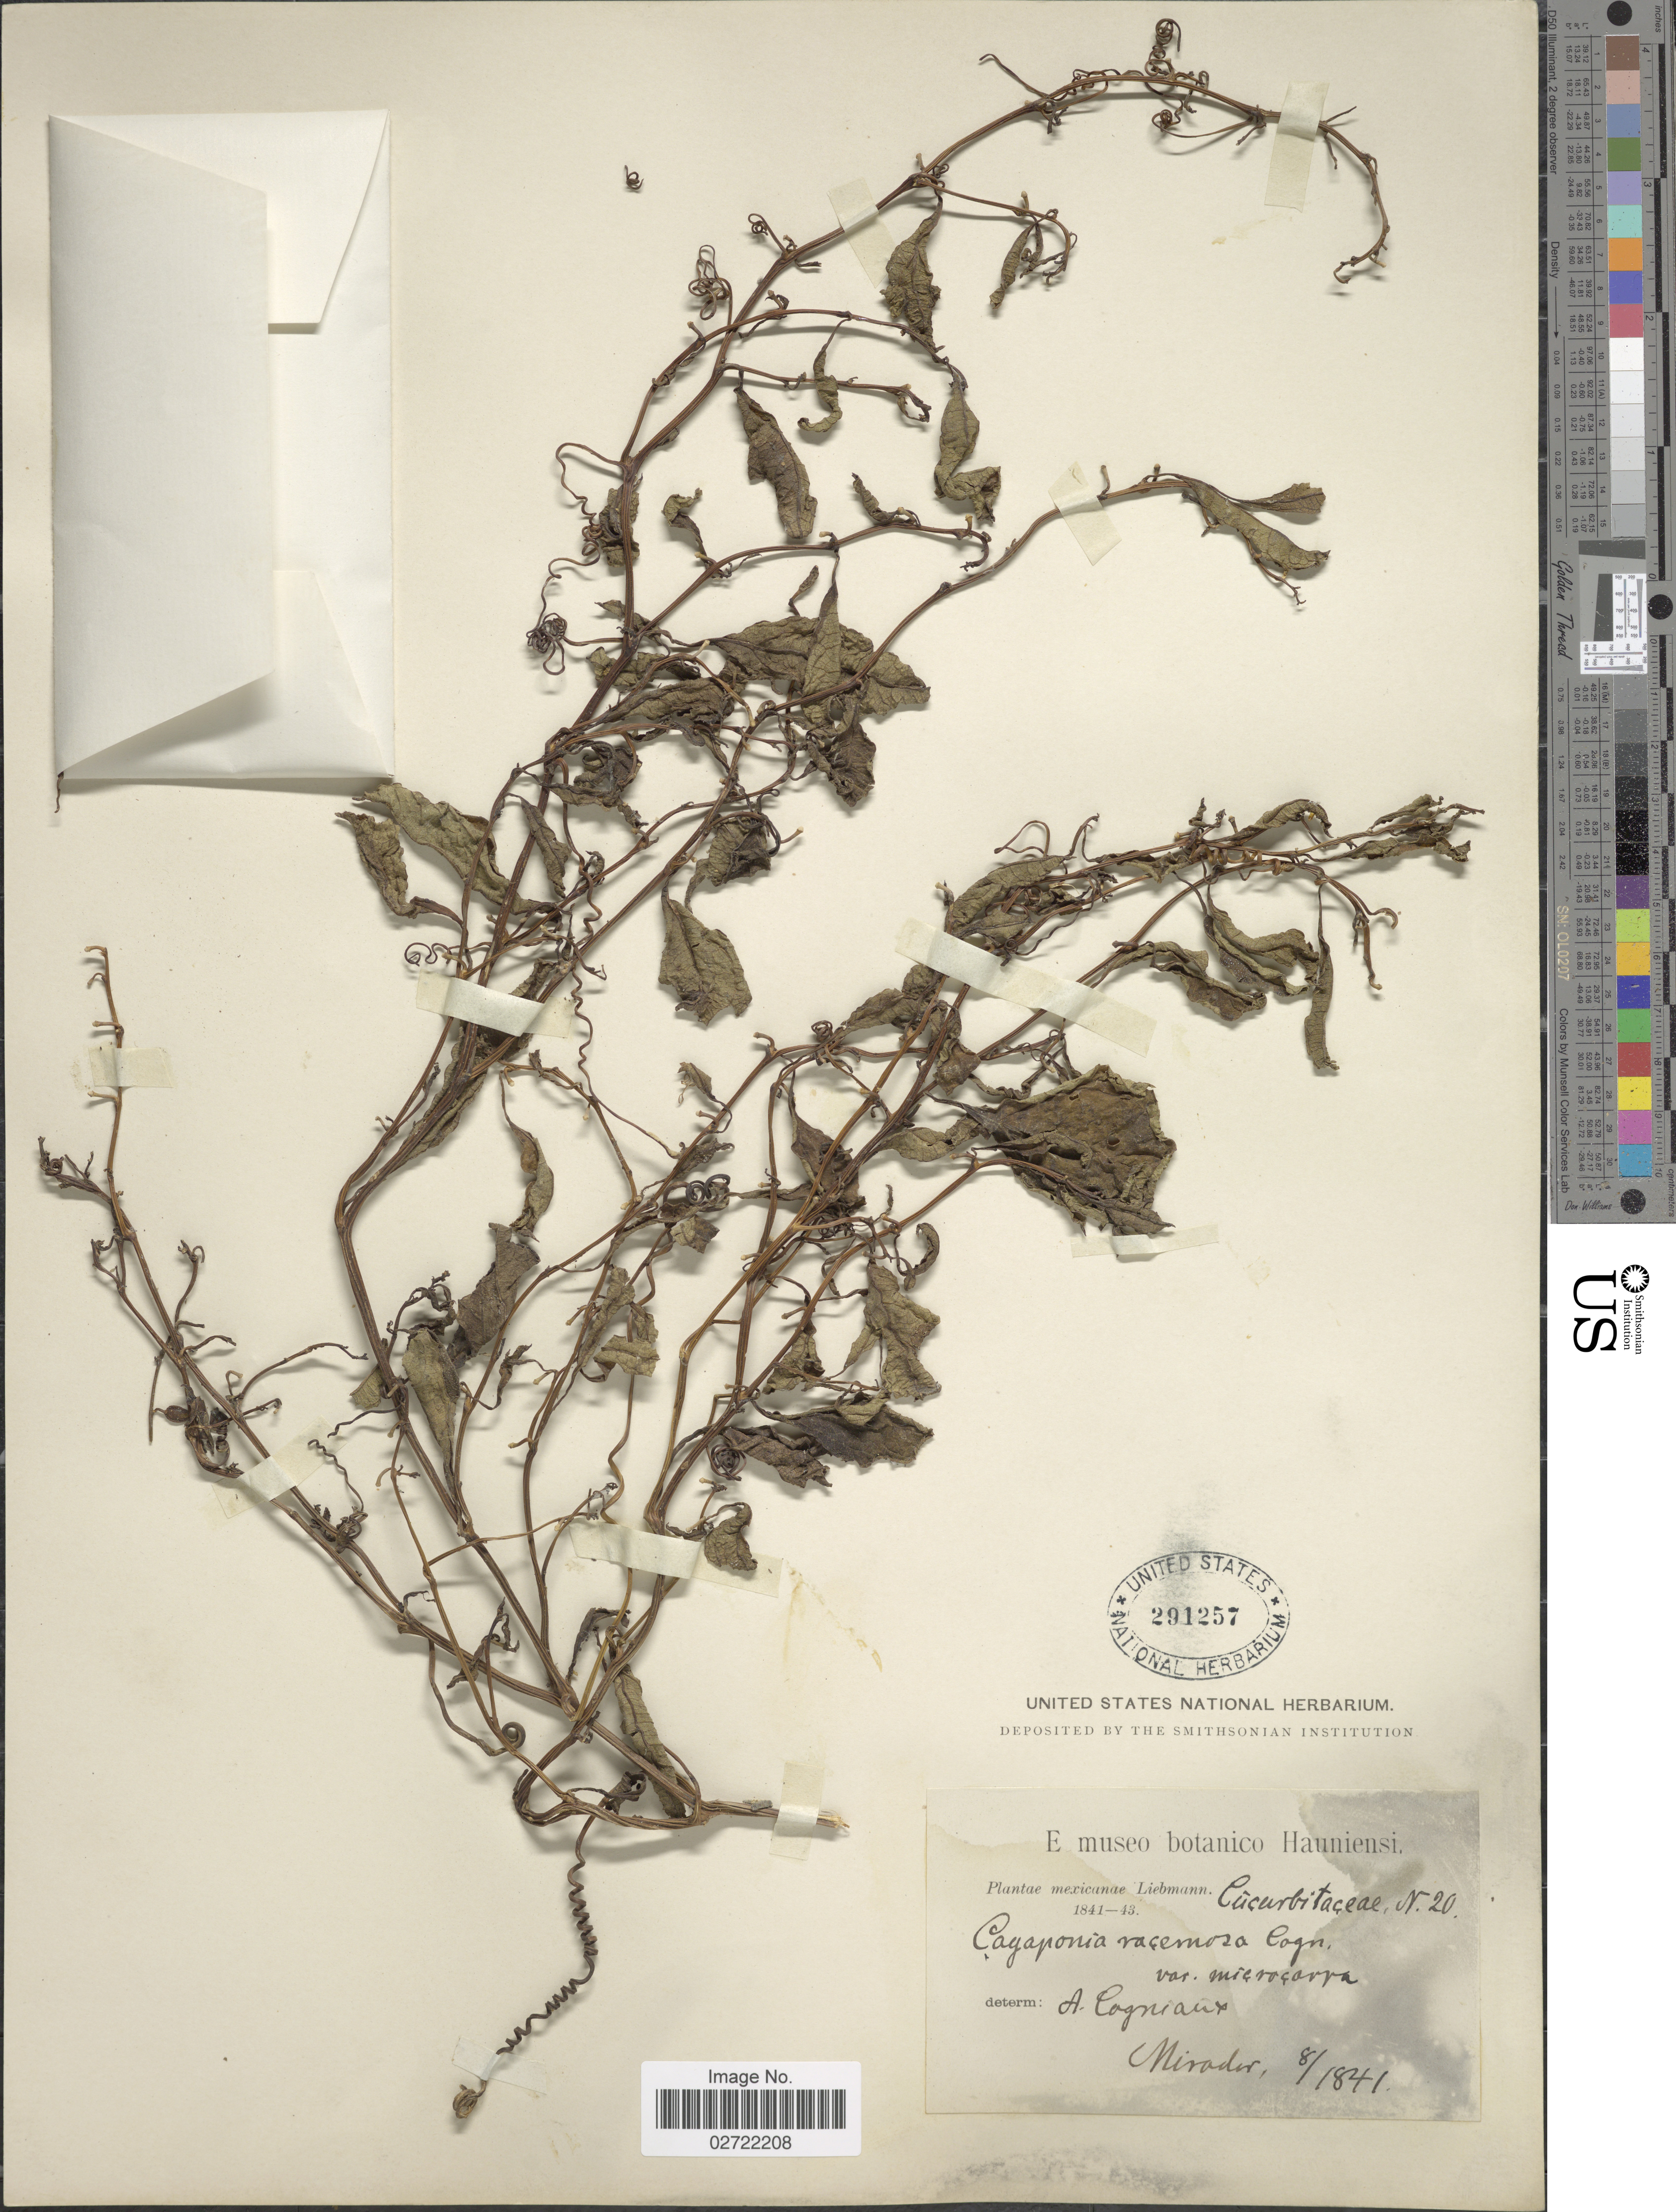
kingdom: Plantae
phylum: Tracheophyta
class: Magnoliopsida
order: Cucurbitales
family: Cucurbitaceae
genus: Cayaponia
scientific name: Cayaponia racemosa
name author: (Mill.) Cogn.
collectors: Liebmann, --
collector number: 20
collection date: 1841-08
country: Mexico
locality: Mirador.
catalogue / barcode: US 291257